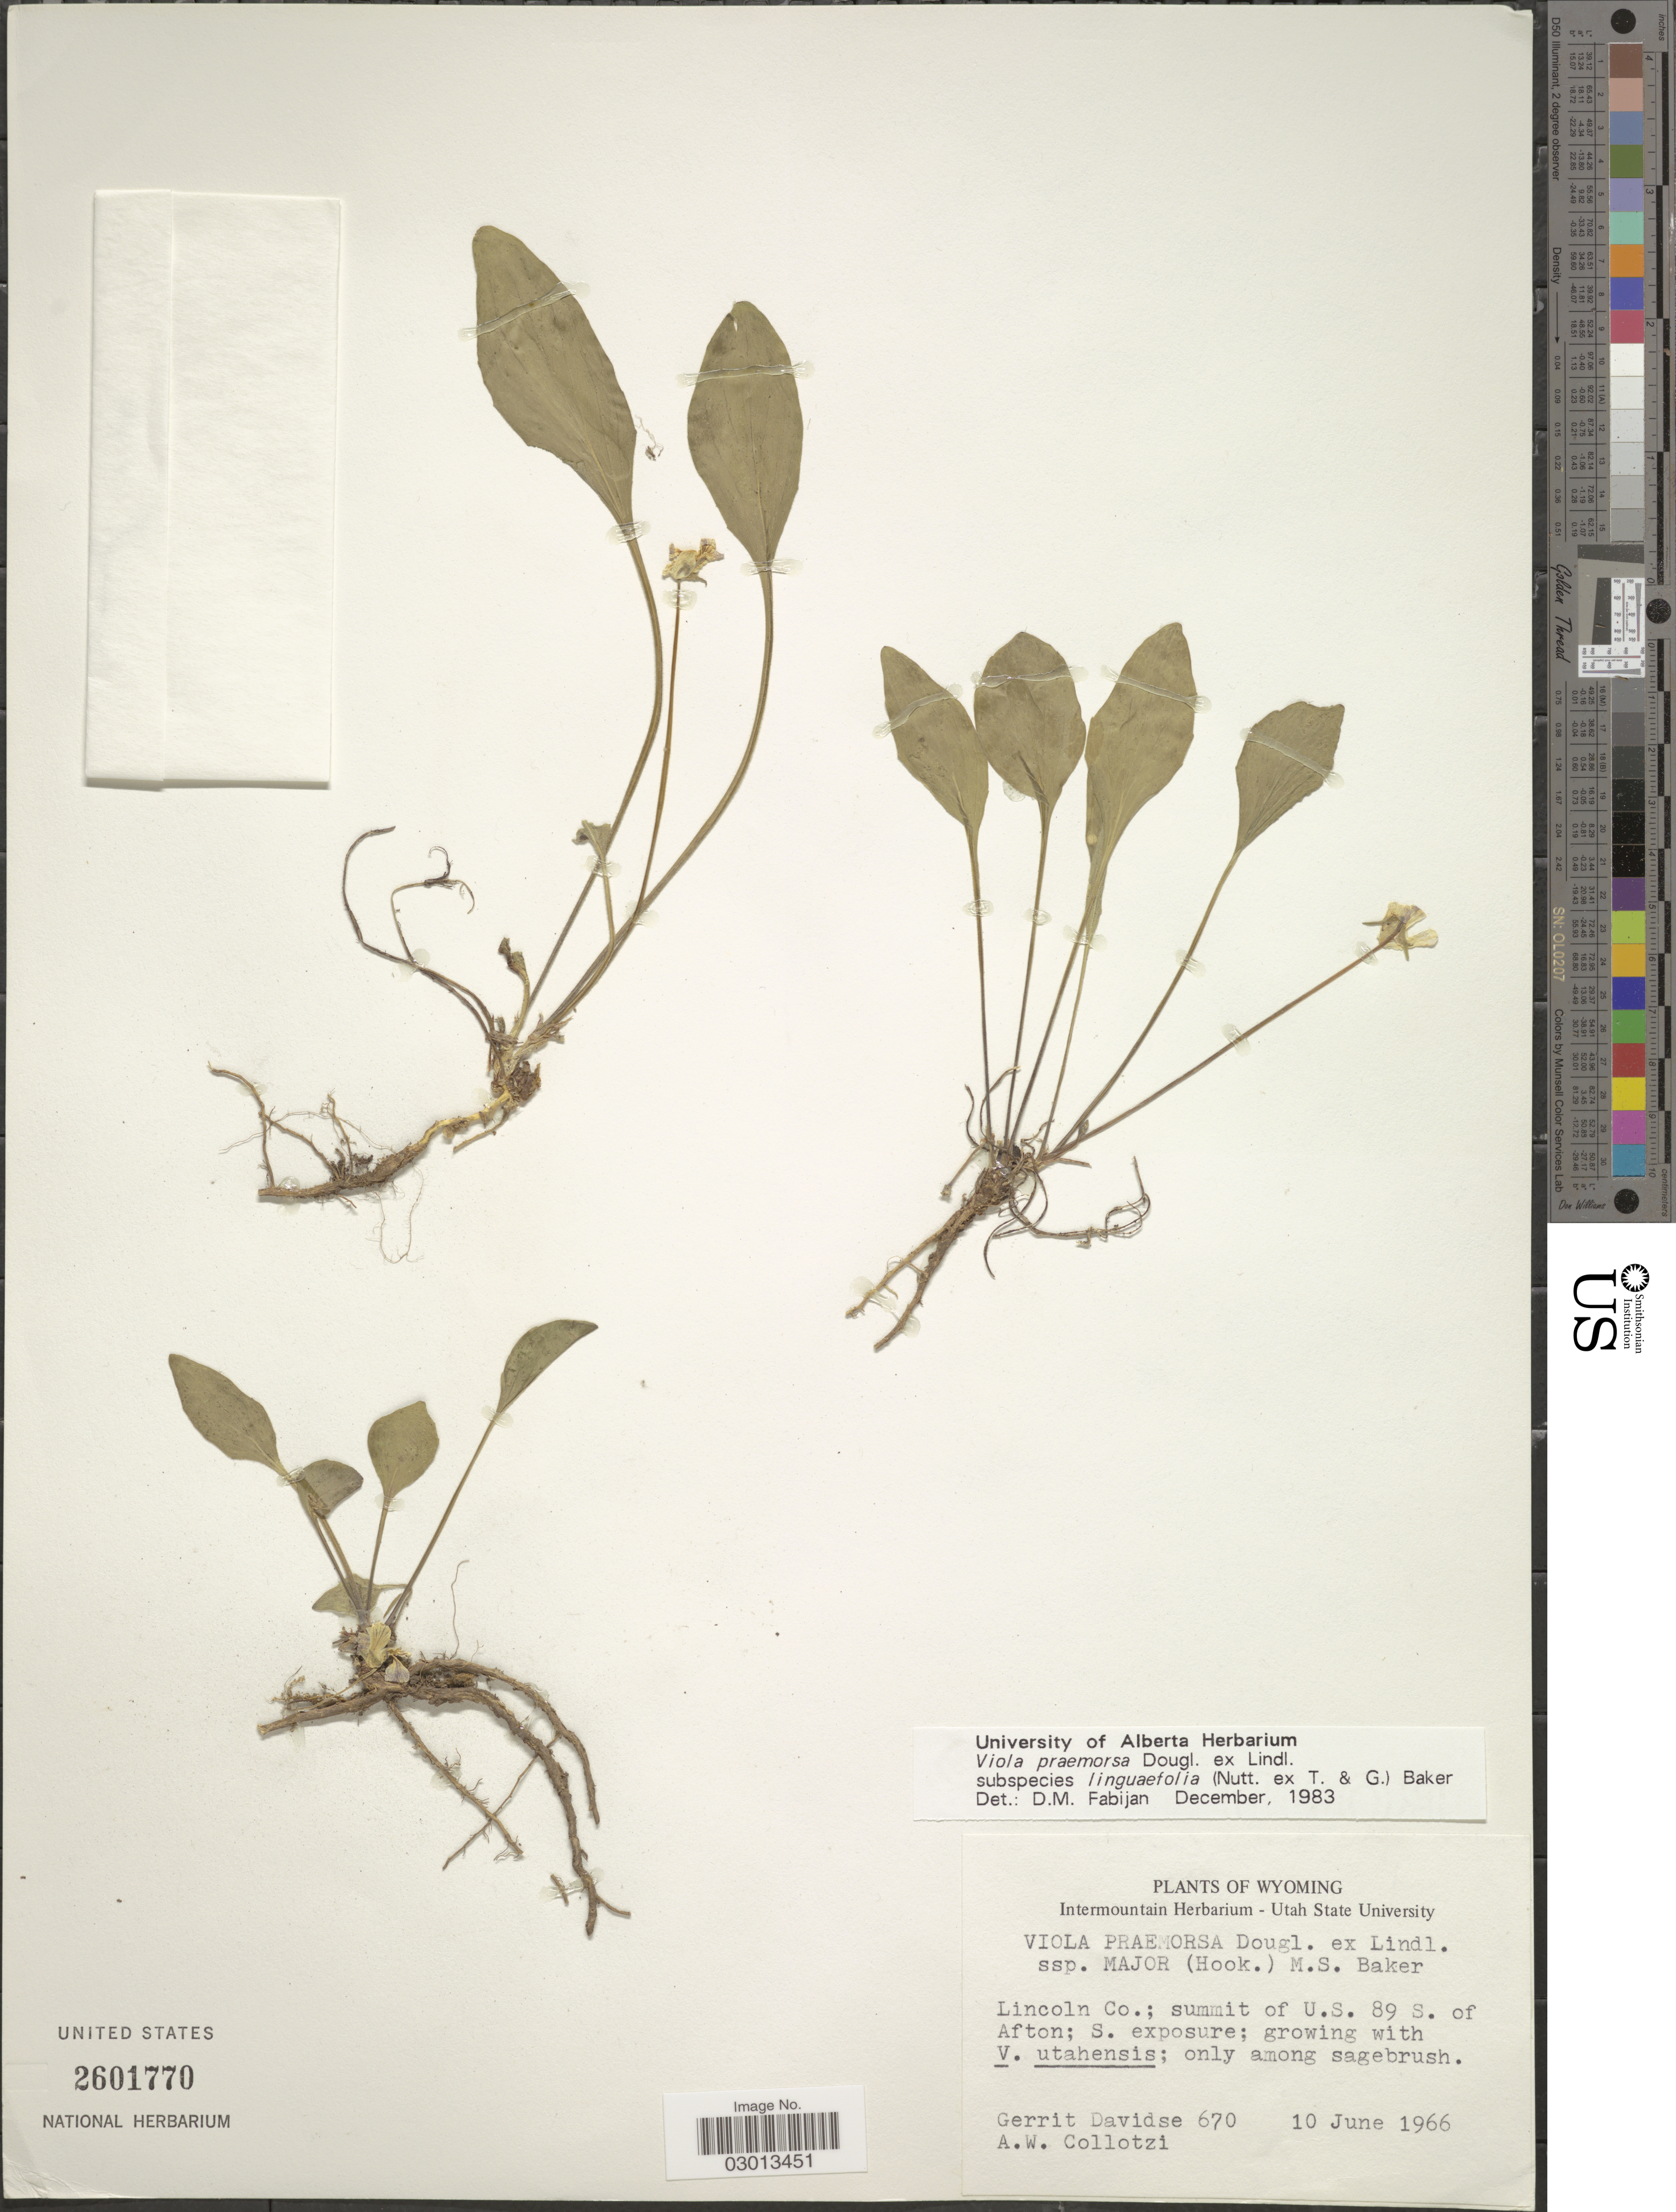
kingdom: Plantae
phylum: Tracheophyta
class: Magnoliopsida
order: Malpighiales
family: Violaceae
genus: Viola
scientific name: Viola praemorsa subsp. linguifolia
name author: (Nutt.) M.S. Baker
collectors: G. Davidse & A. W. Collotzi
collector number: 670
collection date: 1966-06-10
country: United States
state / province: Wyoming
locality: Lincoln Co.; summit of U.S. 89 S. of Afton.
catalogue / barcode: US 2601770